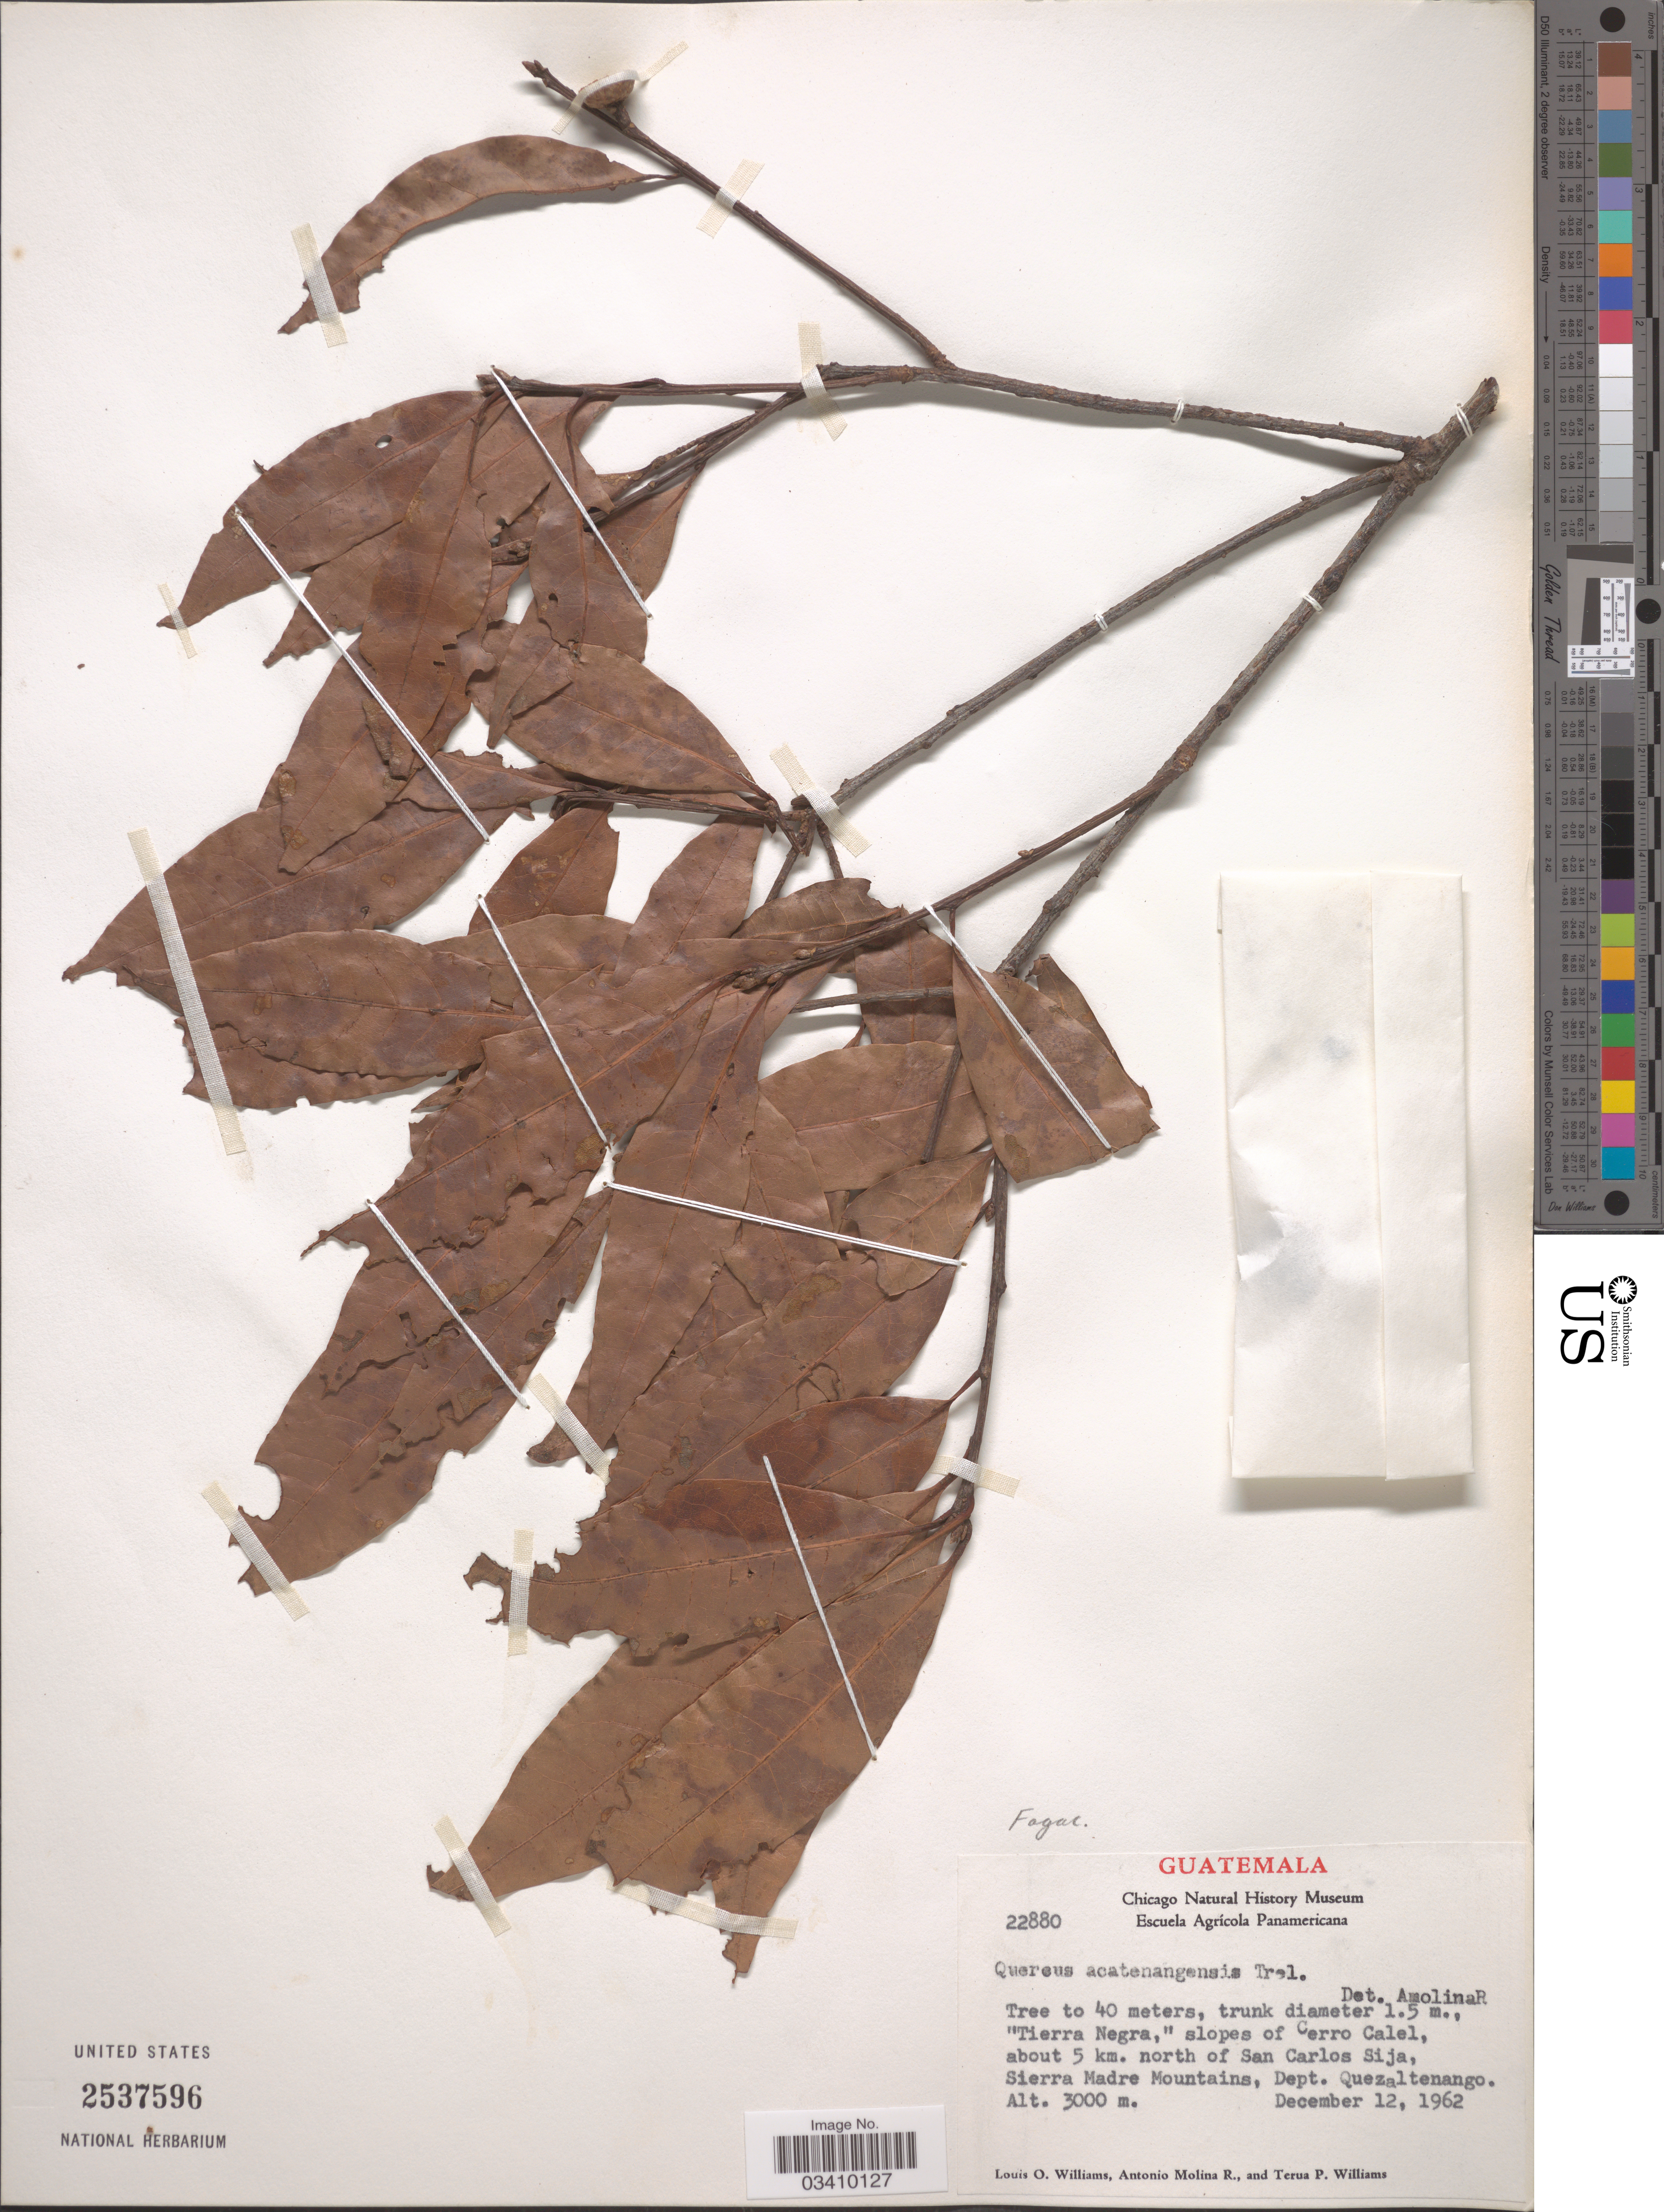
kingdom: Plantae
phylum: Tracheophyta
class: Magnoliopsida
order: Fagales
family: Fagaceae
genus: Quercus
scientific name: Quercus acatenangensis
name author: Trel.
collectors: L. O. Williams, A. Molina R. & T. P. Williams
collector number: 22880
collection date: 1962-12-12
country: Guatemala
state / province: Quetzaltenango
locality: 'Tierra Negra,' slopes of Cerro Calel, about 5 km. north of San Carlos Sija, Sierra Madre Mountains, Dept. Quezaltenango.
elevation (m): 3000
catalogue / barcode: US 2537596